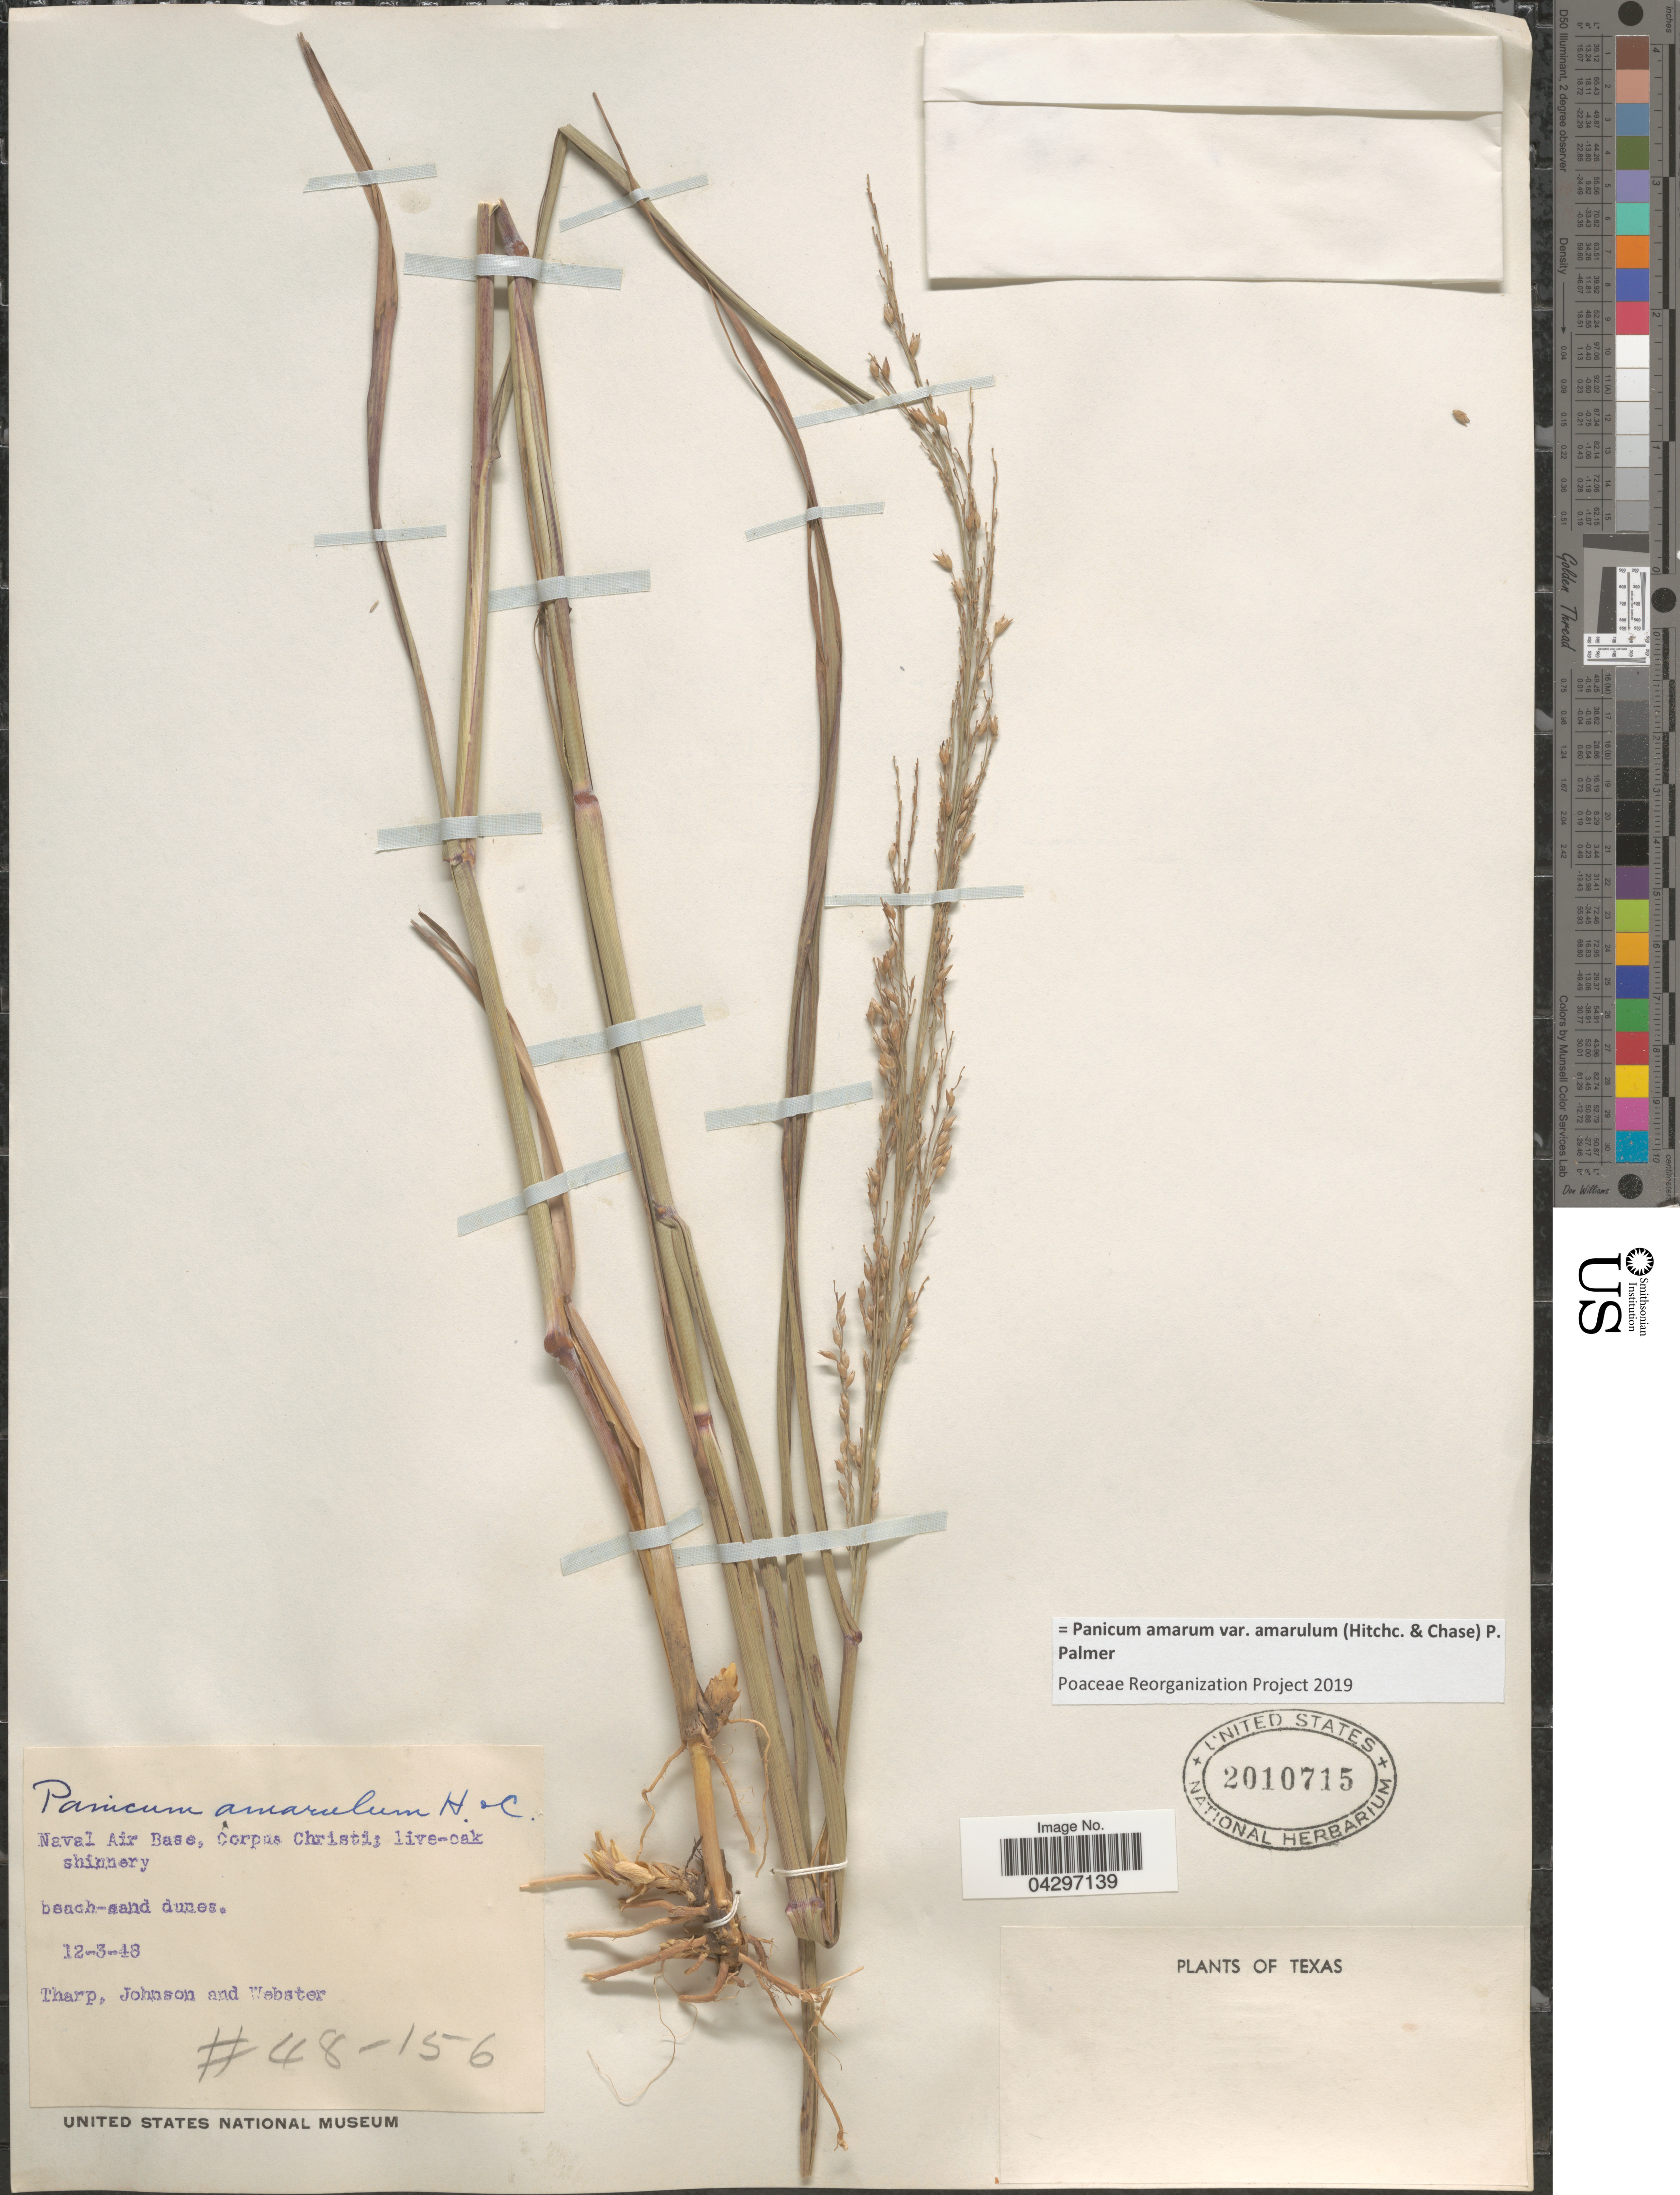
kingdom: Plantae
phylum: Tracheophyta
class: Liliopsida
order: Poales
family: Poaceae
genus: Panicum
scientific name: Panicum amarum var. amarulum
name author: (Hitchc. & Chase) Freckmann & Lelong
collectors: Tharp, --, -- Johnson & -. Webster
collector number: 48-156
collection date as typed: Transcribed d/m/y: 3/12/48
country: United States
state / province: Texas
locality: Naval Air Base, Corpus Christi. Beach-sand dunes.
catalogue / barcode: US 2010715